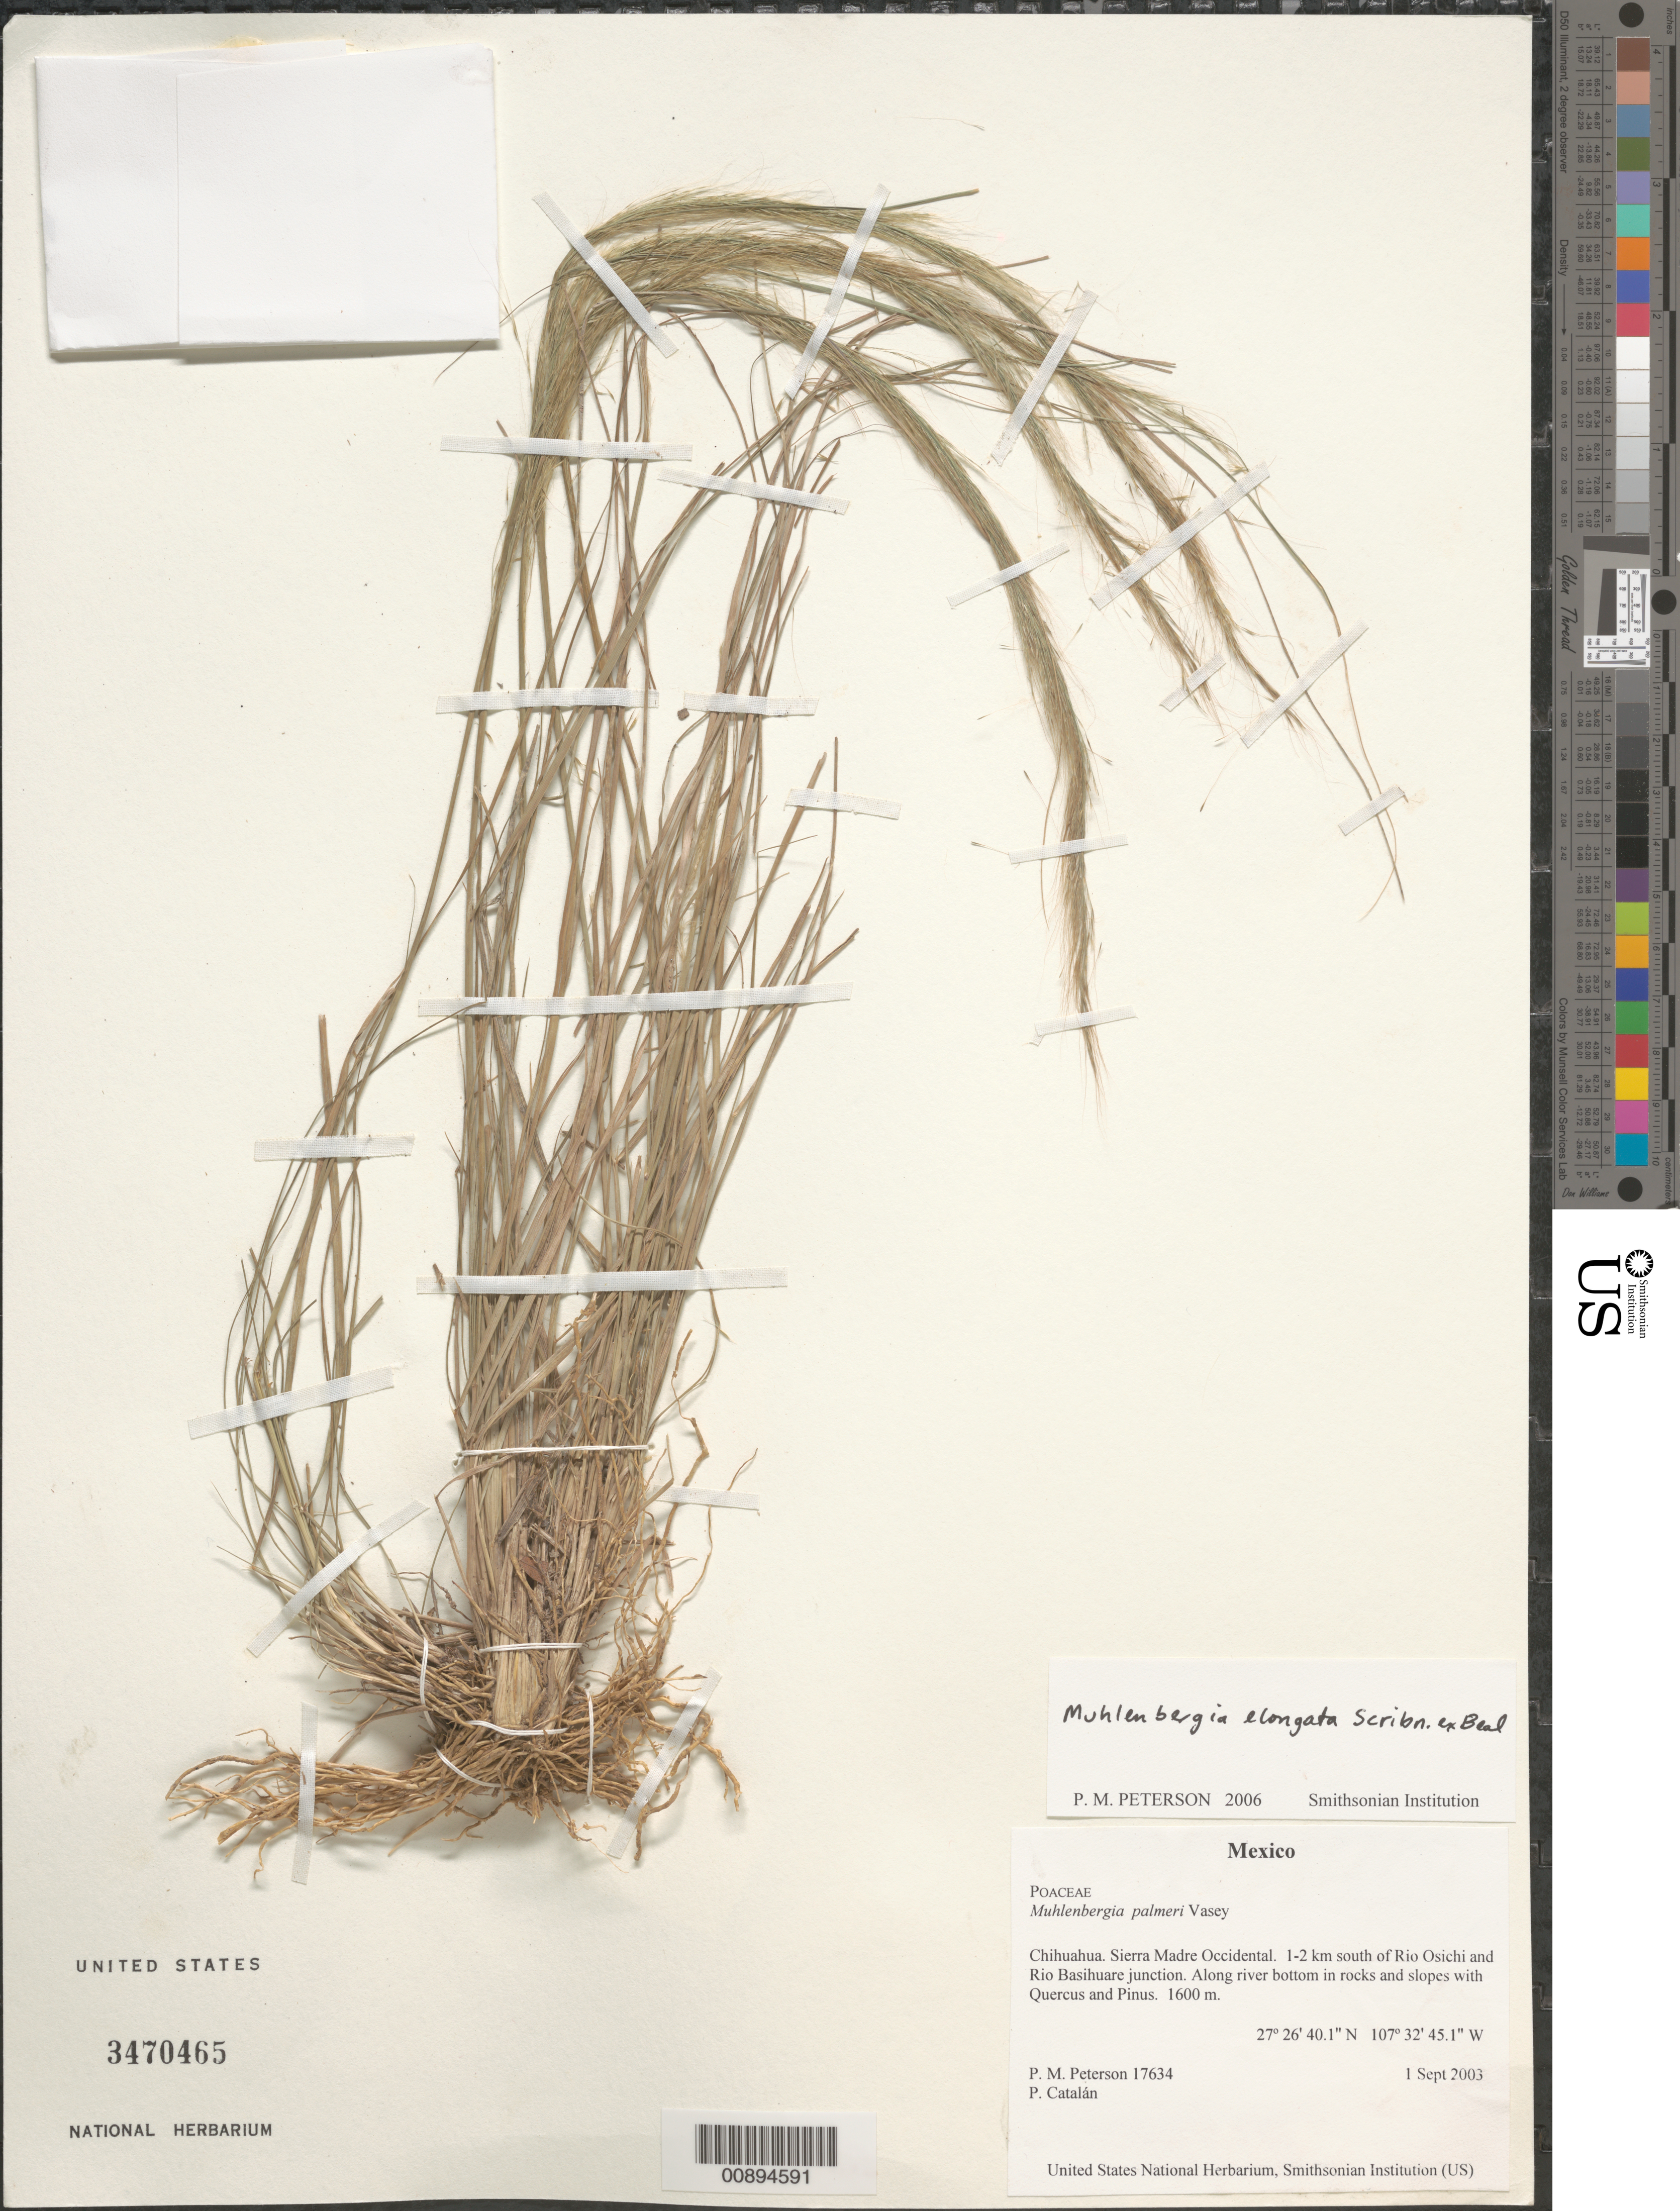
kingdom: Plantae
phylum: Tracheophyta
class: Liliopsida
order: Poales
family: Poaceae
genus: Muhlenbergia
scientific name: Muhlenbergia expansa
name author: Trin.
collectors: P. M. Peterson & P. Catalán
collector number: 17634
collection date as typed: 01 Sep 2003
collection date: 2003-09-01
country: Mexico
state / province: Chihuahua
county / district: Sierra Madre Occidental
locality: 1-2 km south of Rio Osichi and Rio Basihuare junction. Along river bottom in rocks and slopes with Quercus and Pinus.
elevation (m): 1600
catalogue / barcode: US 3470465